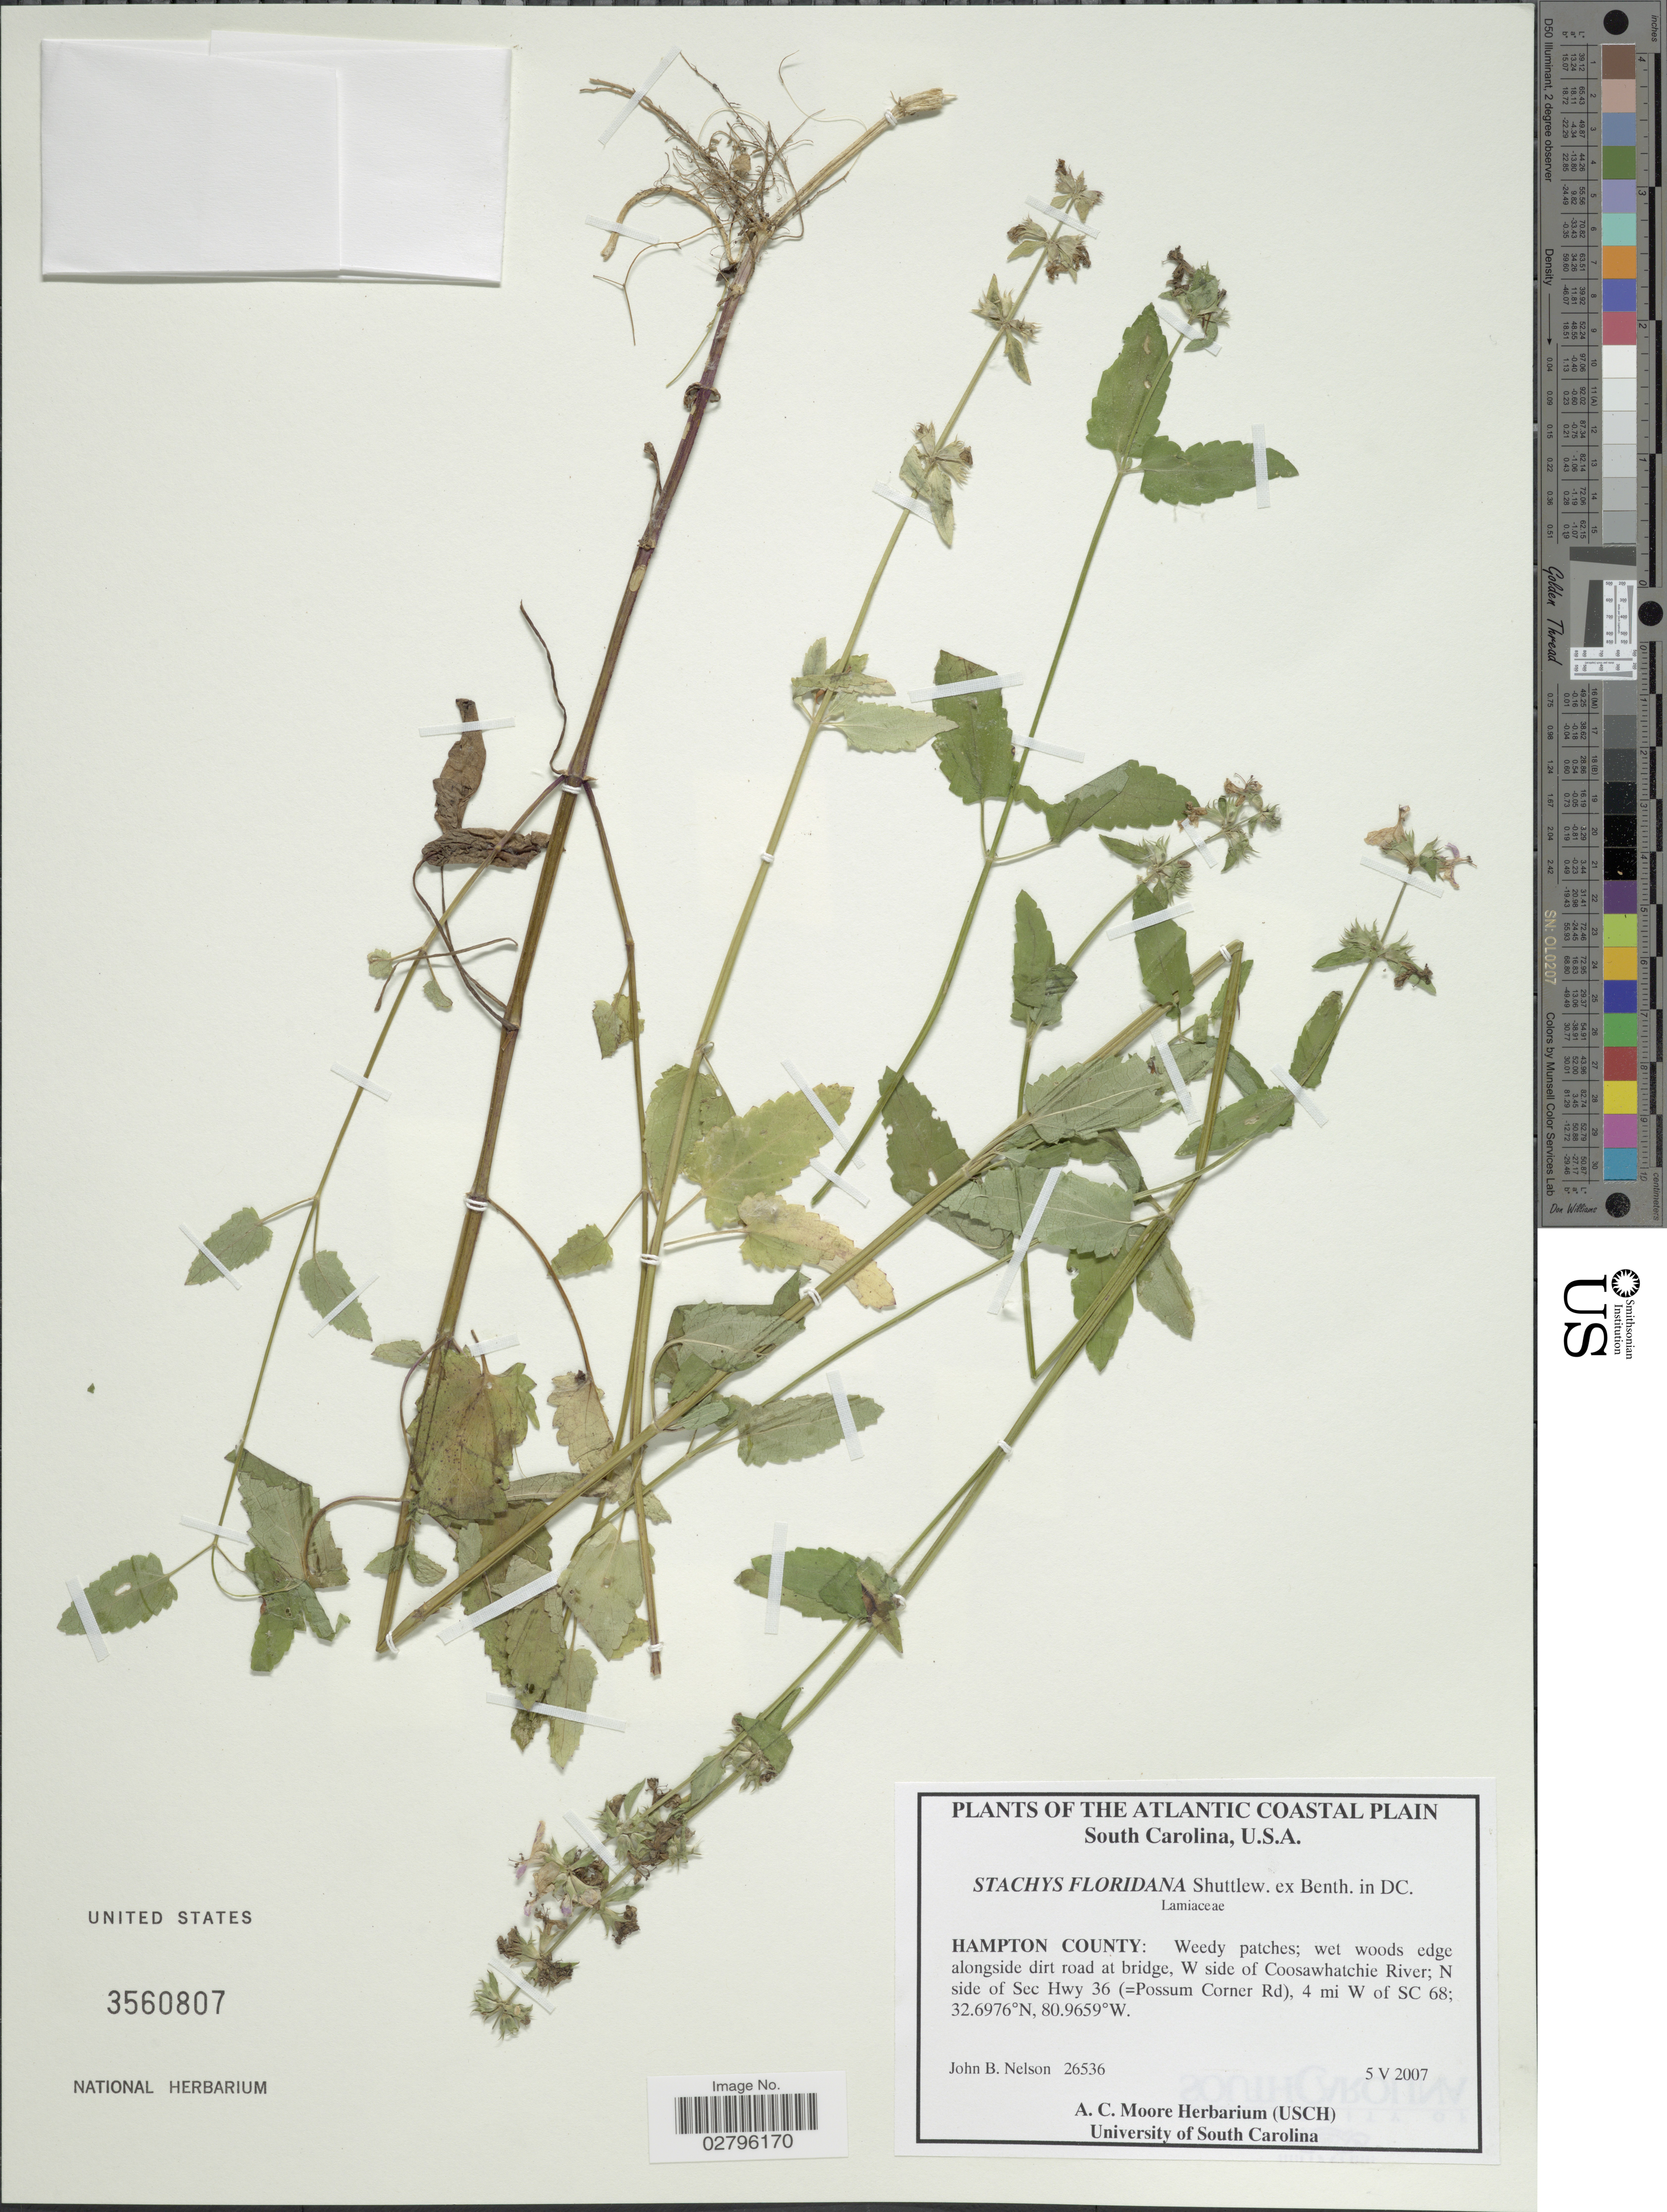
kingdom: Plantae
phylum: Tracheophyta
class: Magnoliopsida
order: Lamiales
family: Lamiaceae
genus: Stachys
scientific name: Stachys floridana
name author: Shuttlew. ex Benth.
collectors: J. B. Nelson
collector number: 26536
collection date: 2007-05-05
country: United States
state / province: South Carolina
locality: Atlantic Coastal Plain. Hampton County: Weedy patches; wet woods edge alongside dirt road at bridge, W side of Coosawhatchie River; N side of Sec Hwy 36 (=Possum Corner Rd), 4 mi W of SC 68.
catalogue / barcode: US 3560807